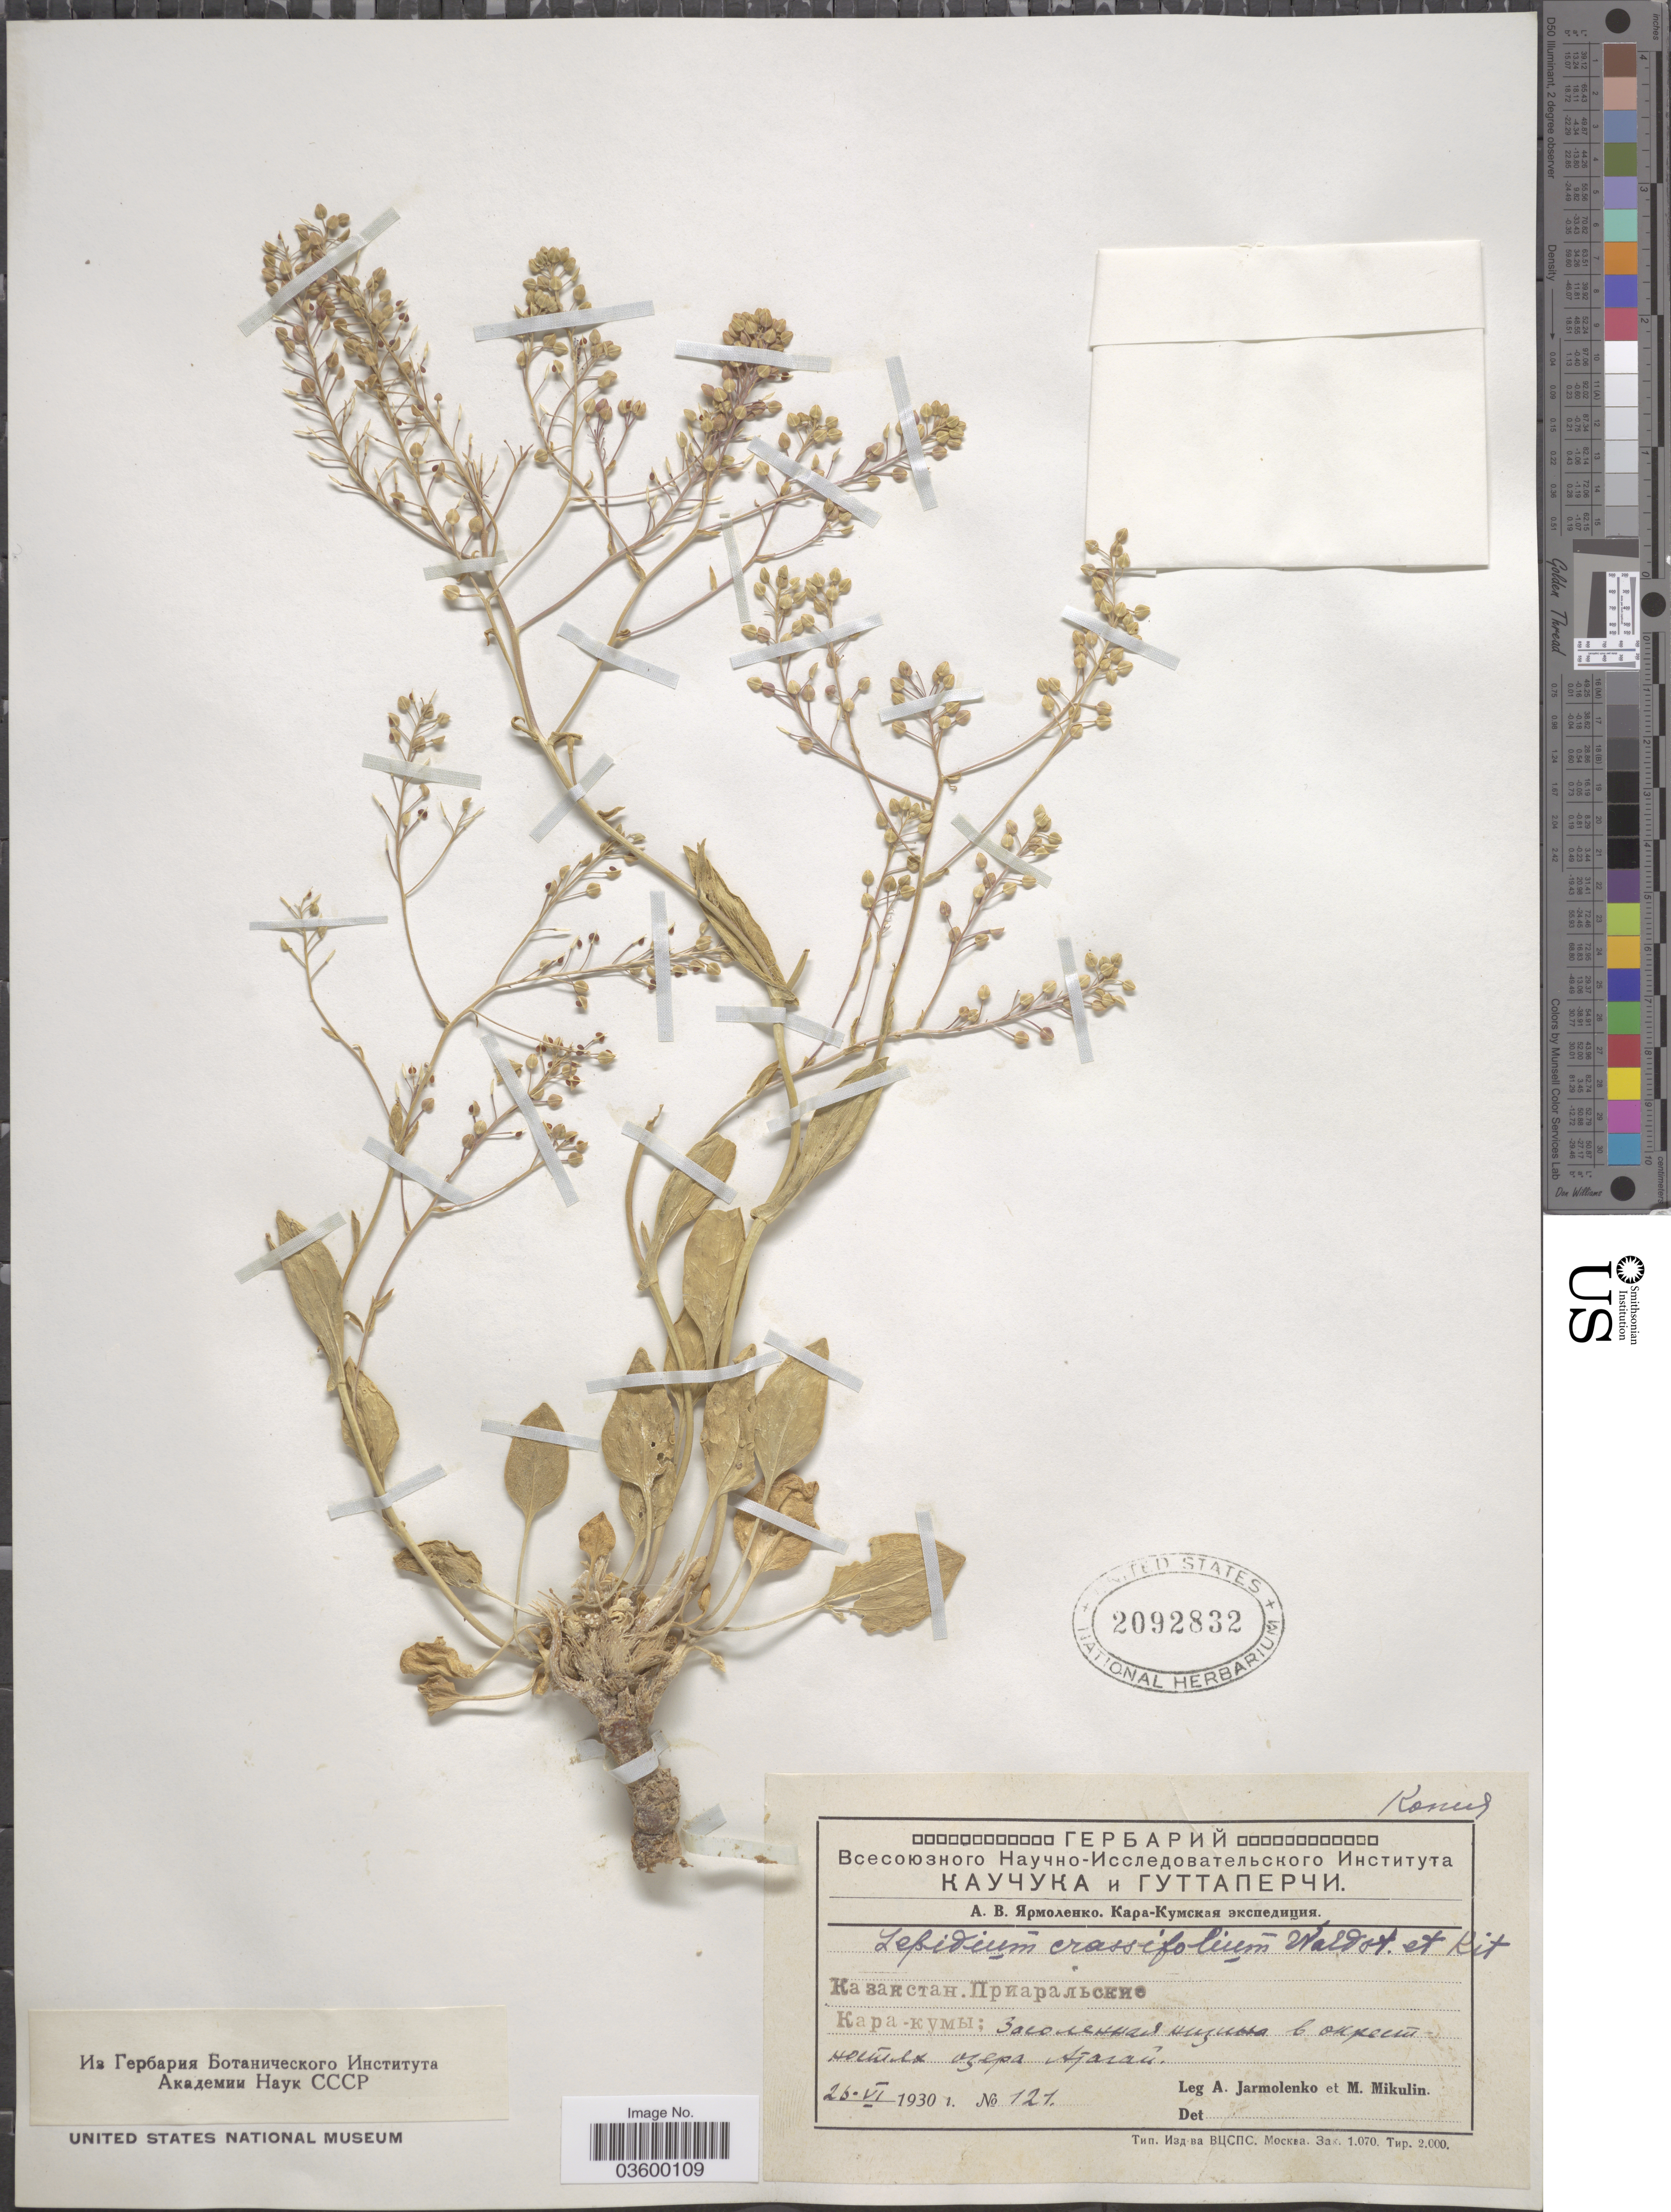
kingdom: Plantae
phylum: Tracheophyta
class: Magnoliopsida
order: Brassicales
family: Brassicaceae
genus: Lepidium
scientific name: Lepidium crassifolium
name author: Waldst. & Kit.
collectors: A. Jarmolenko & M. Mikulin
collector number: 121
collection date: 1930-06-26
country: Kazakhstan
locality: Lake Atygay.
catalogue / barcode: US 2092832